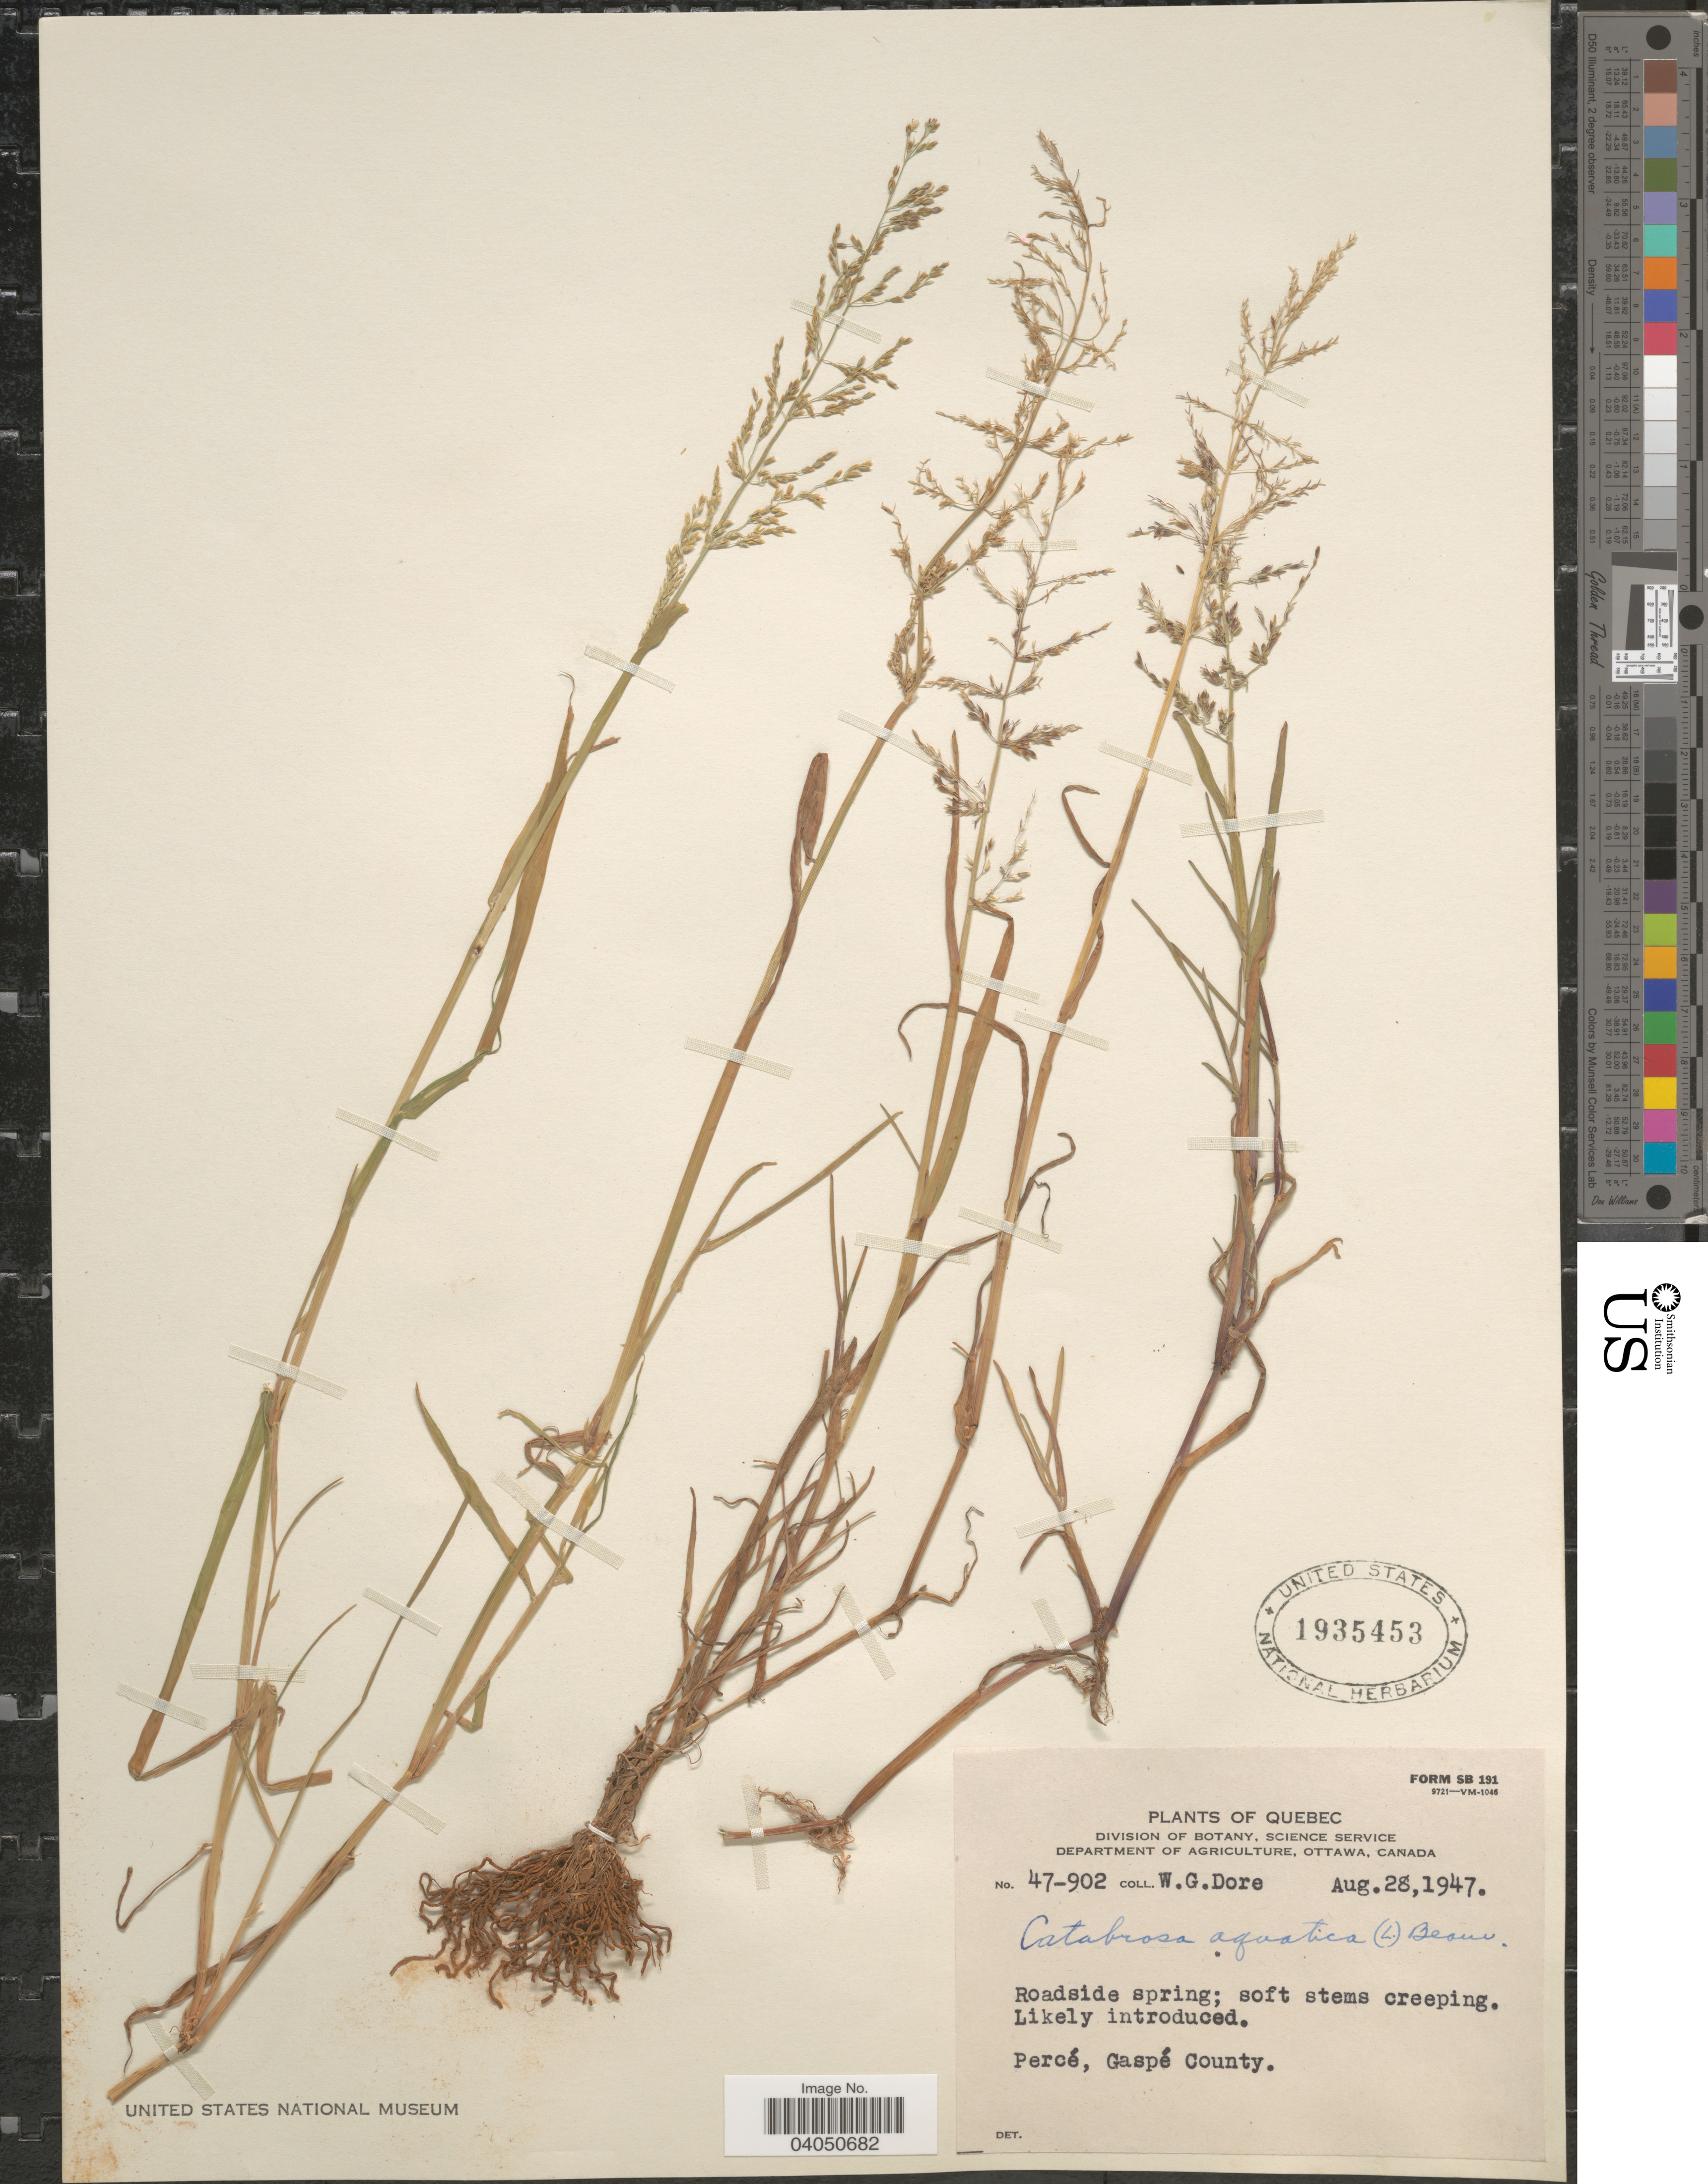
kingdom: Plantae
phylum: Tracheophyta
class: Liliopsida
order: Poales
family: Poaceae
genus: Catabrosa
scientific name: Catabrosa aquatica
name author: (L.) P. Beauv.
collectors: W. Dore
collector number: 47-902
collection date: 1947-08-28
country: Canada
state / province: Quebec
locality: Percé, Gaspé County.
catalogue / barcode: US 1935453